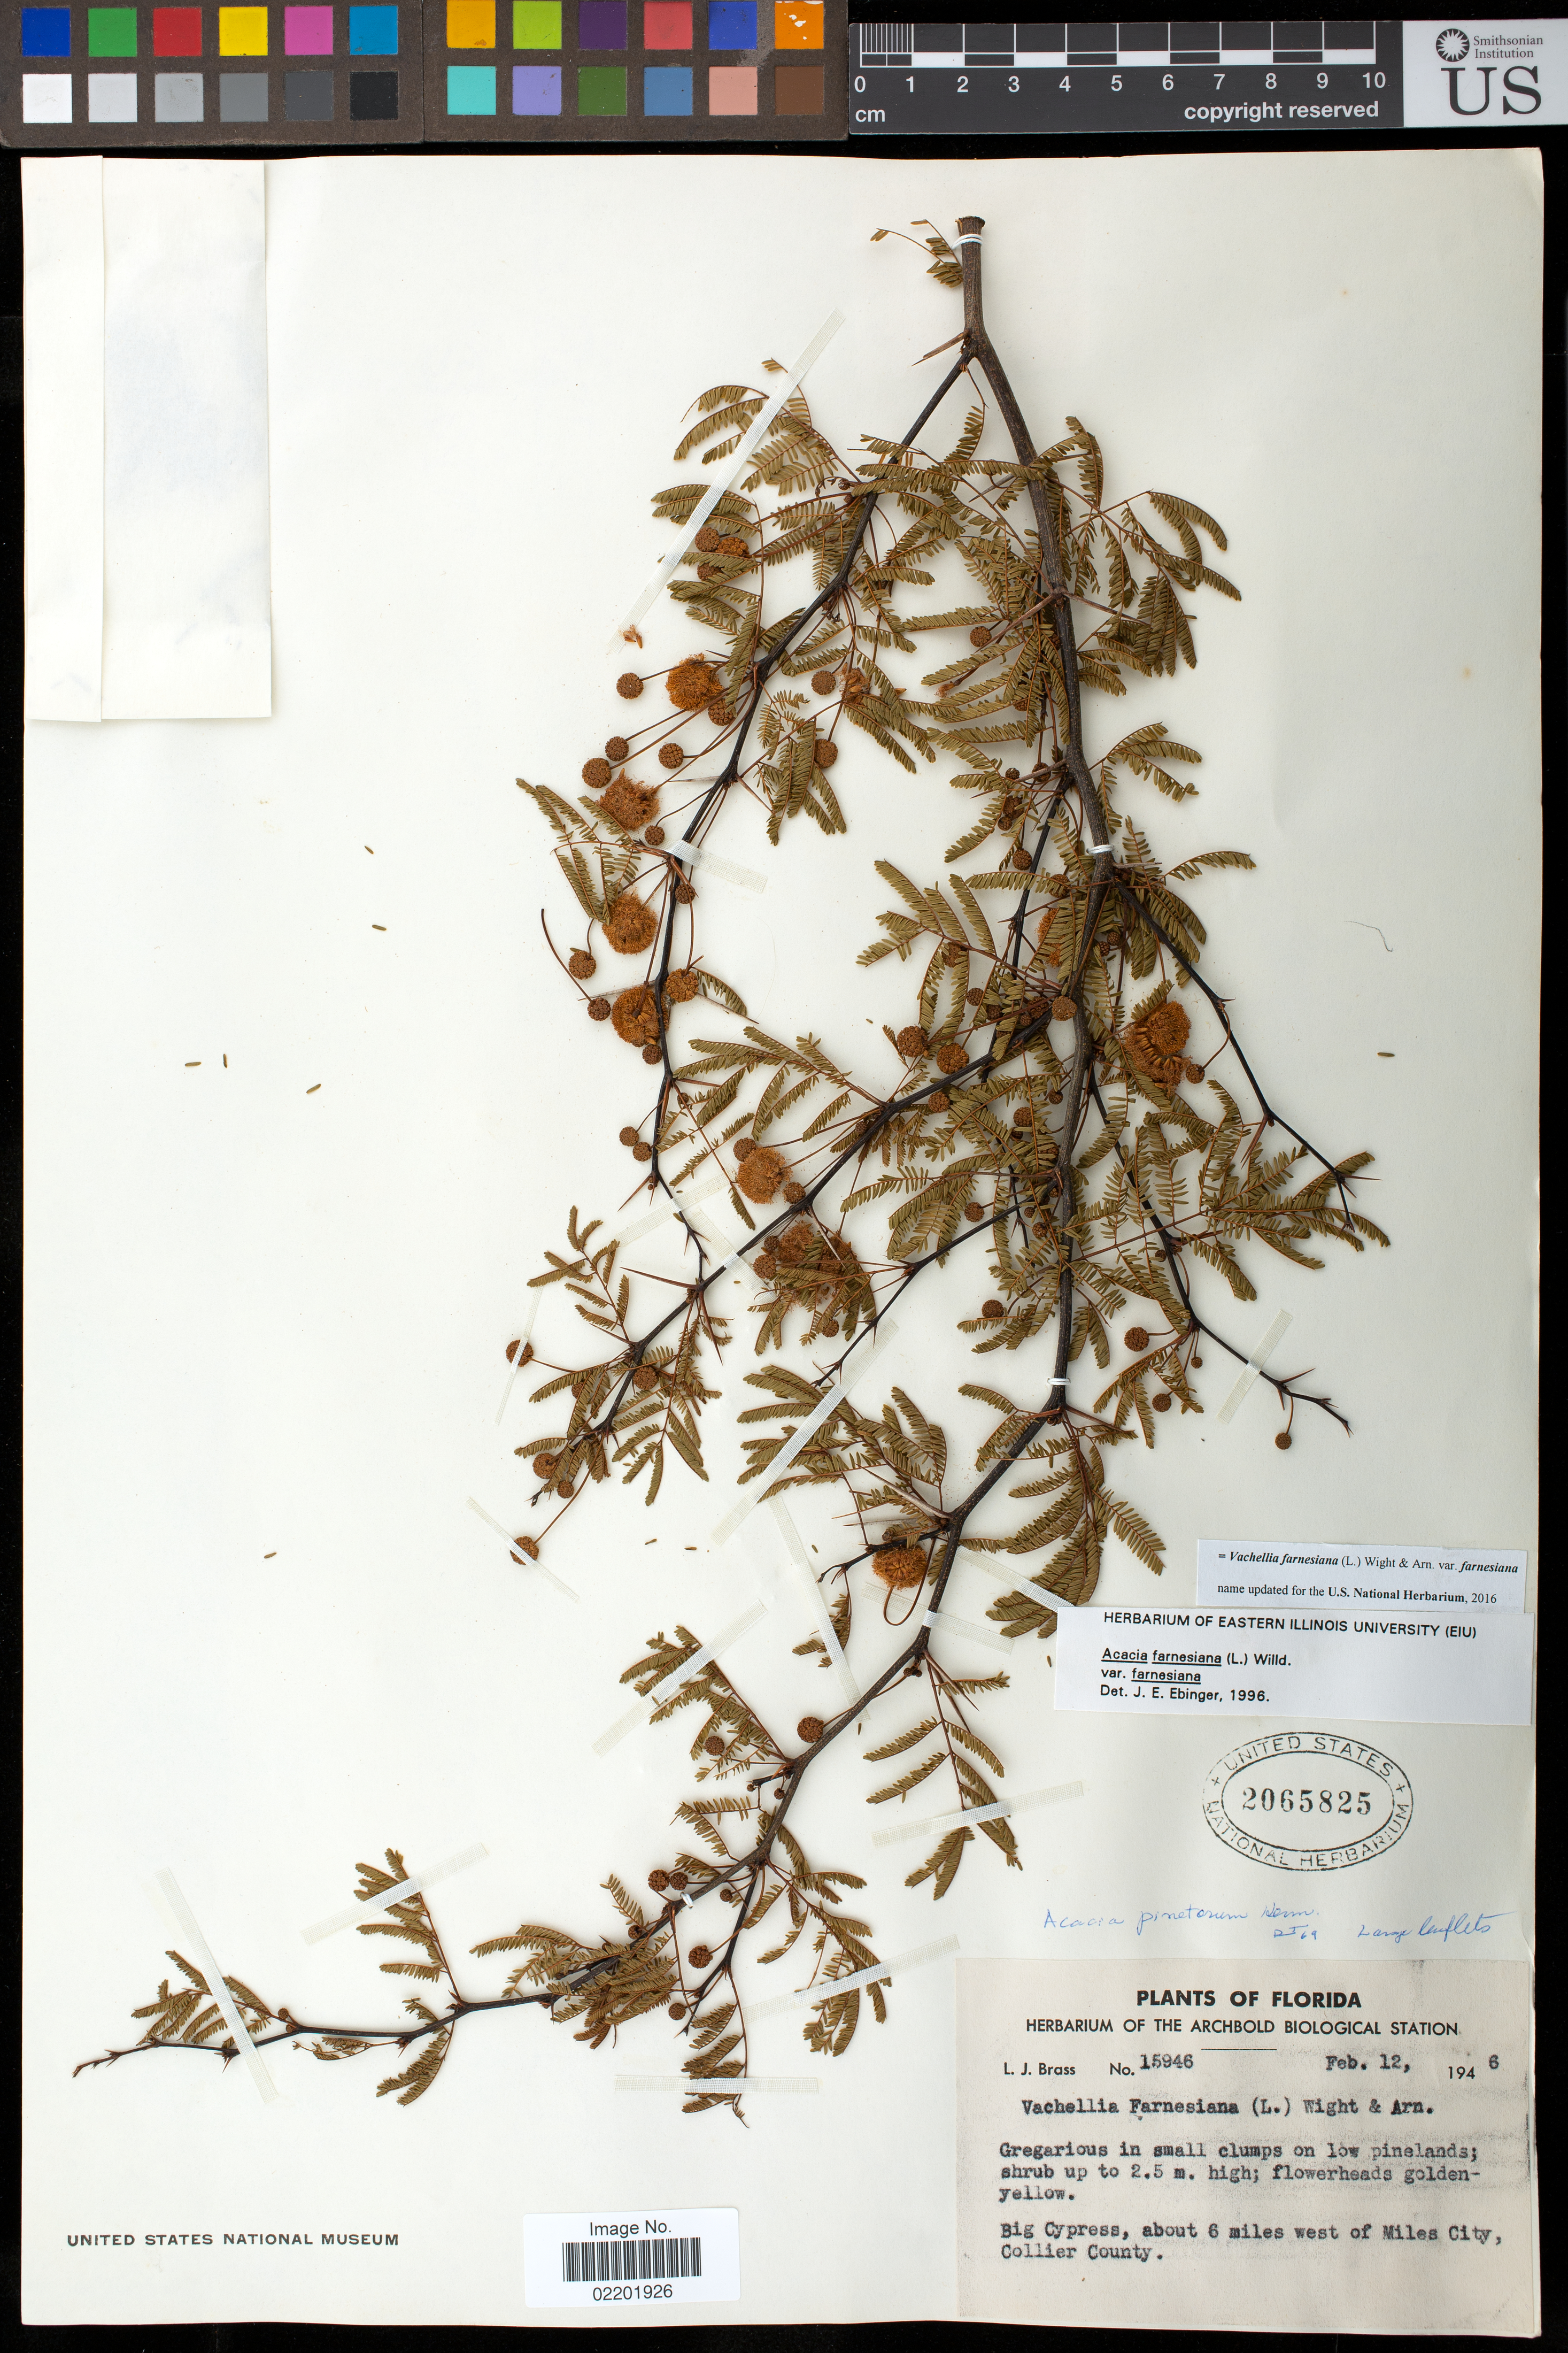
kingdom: Plantae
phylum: Tracheophyta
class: Magnoliopsida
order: Fabales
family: Fabaceae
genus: Vachellia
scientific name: Vachellia farnesiana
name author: (L.) Wight & Arn.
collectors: L. J. Brass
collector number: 15946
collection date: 1946-02-12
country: United States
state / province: Florida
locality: Big Cyress, about 6 miles west of Miles City, Collier County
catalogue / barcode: US 2065825